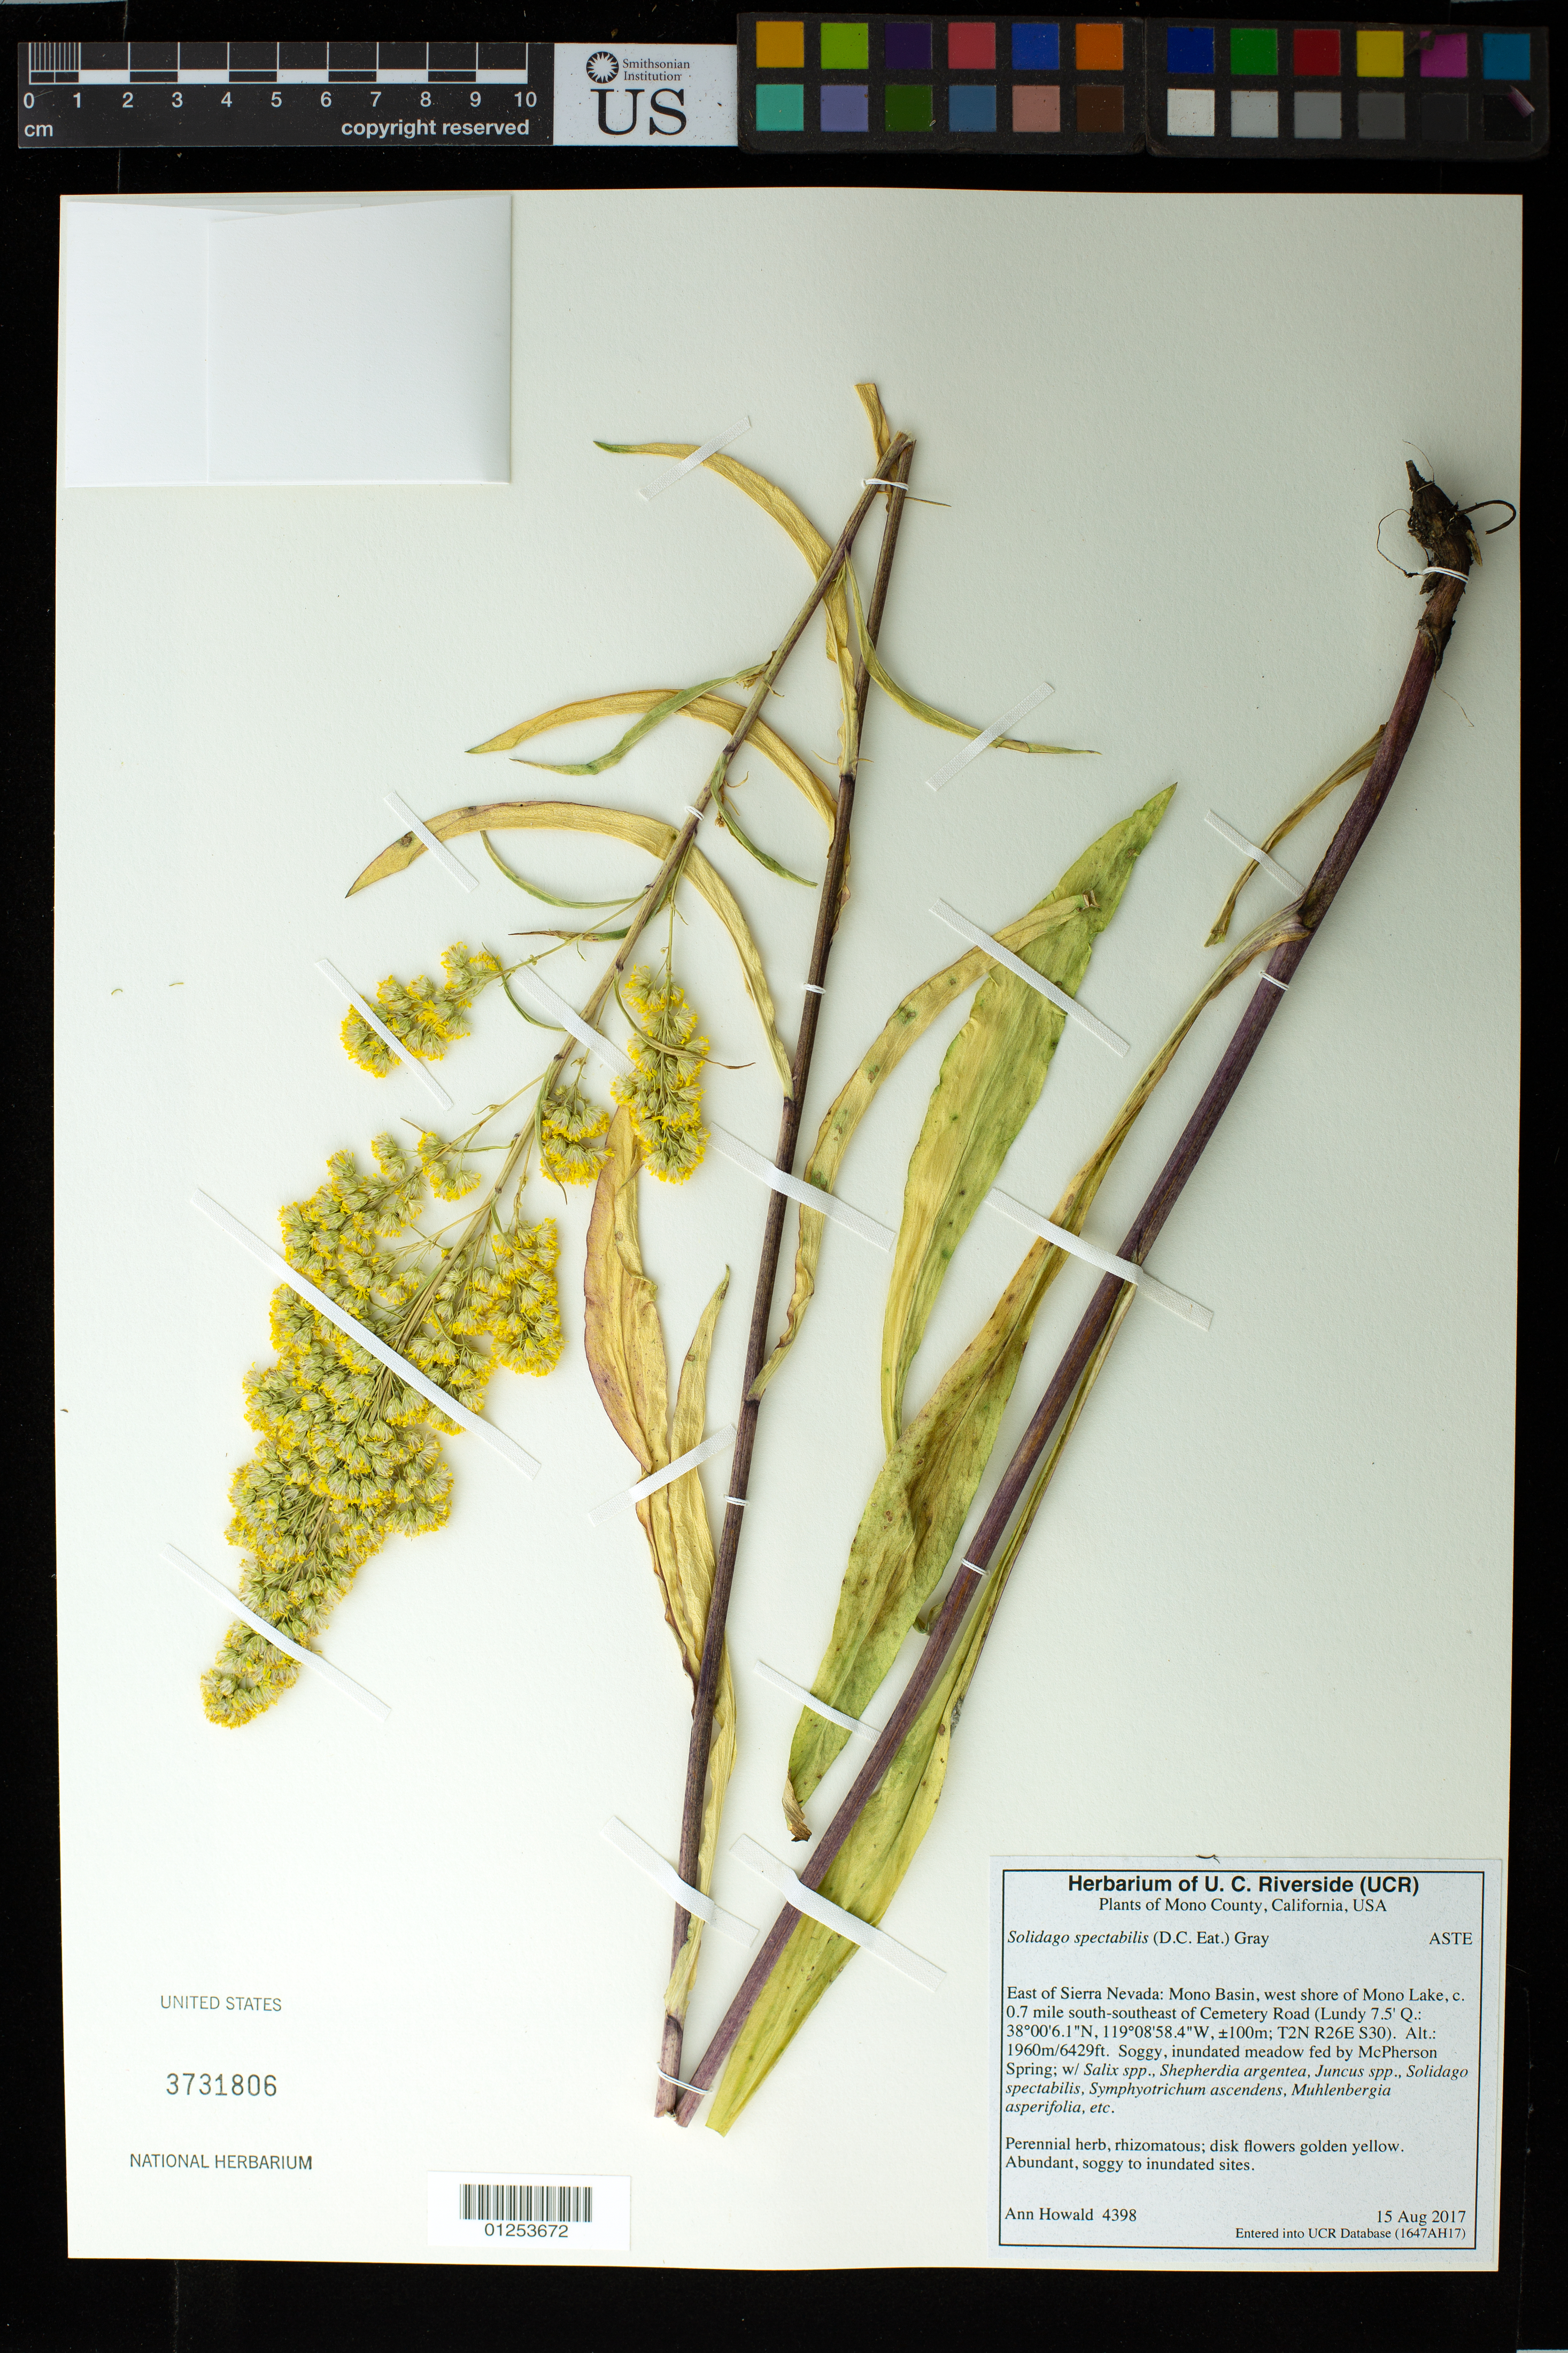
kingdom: Plantae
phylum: Tracheophyta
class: Magnoliopsida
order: Asterales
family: Asteraceae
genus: Solidago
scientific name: Solidago spectabilis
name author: (D.C. Eaton) A. Gray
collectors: A. Howald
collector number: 4398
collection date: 2017-08-15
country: United States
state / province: California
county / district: Mono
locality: East of Sierra Nevada: Mono Basin, west shore of Mono Lake, c. 0.7 mile south-southeast of Cemetary Road (Lundy 7.5') T2N R26E S30. +/- 100m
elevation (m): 1960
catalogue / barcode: US 3731806